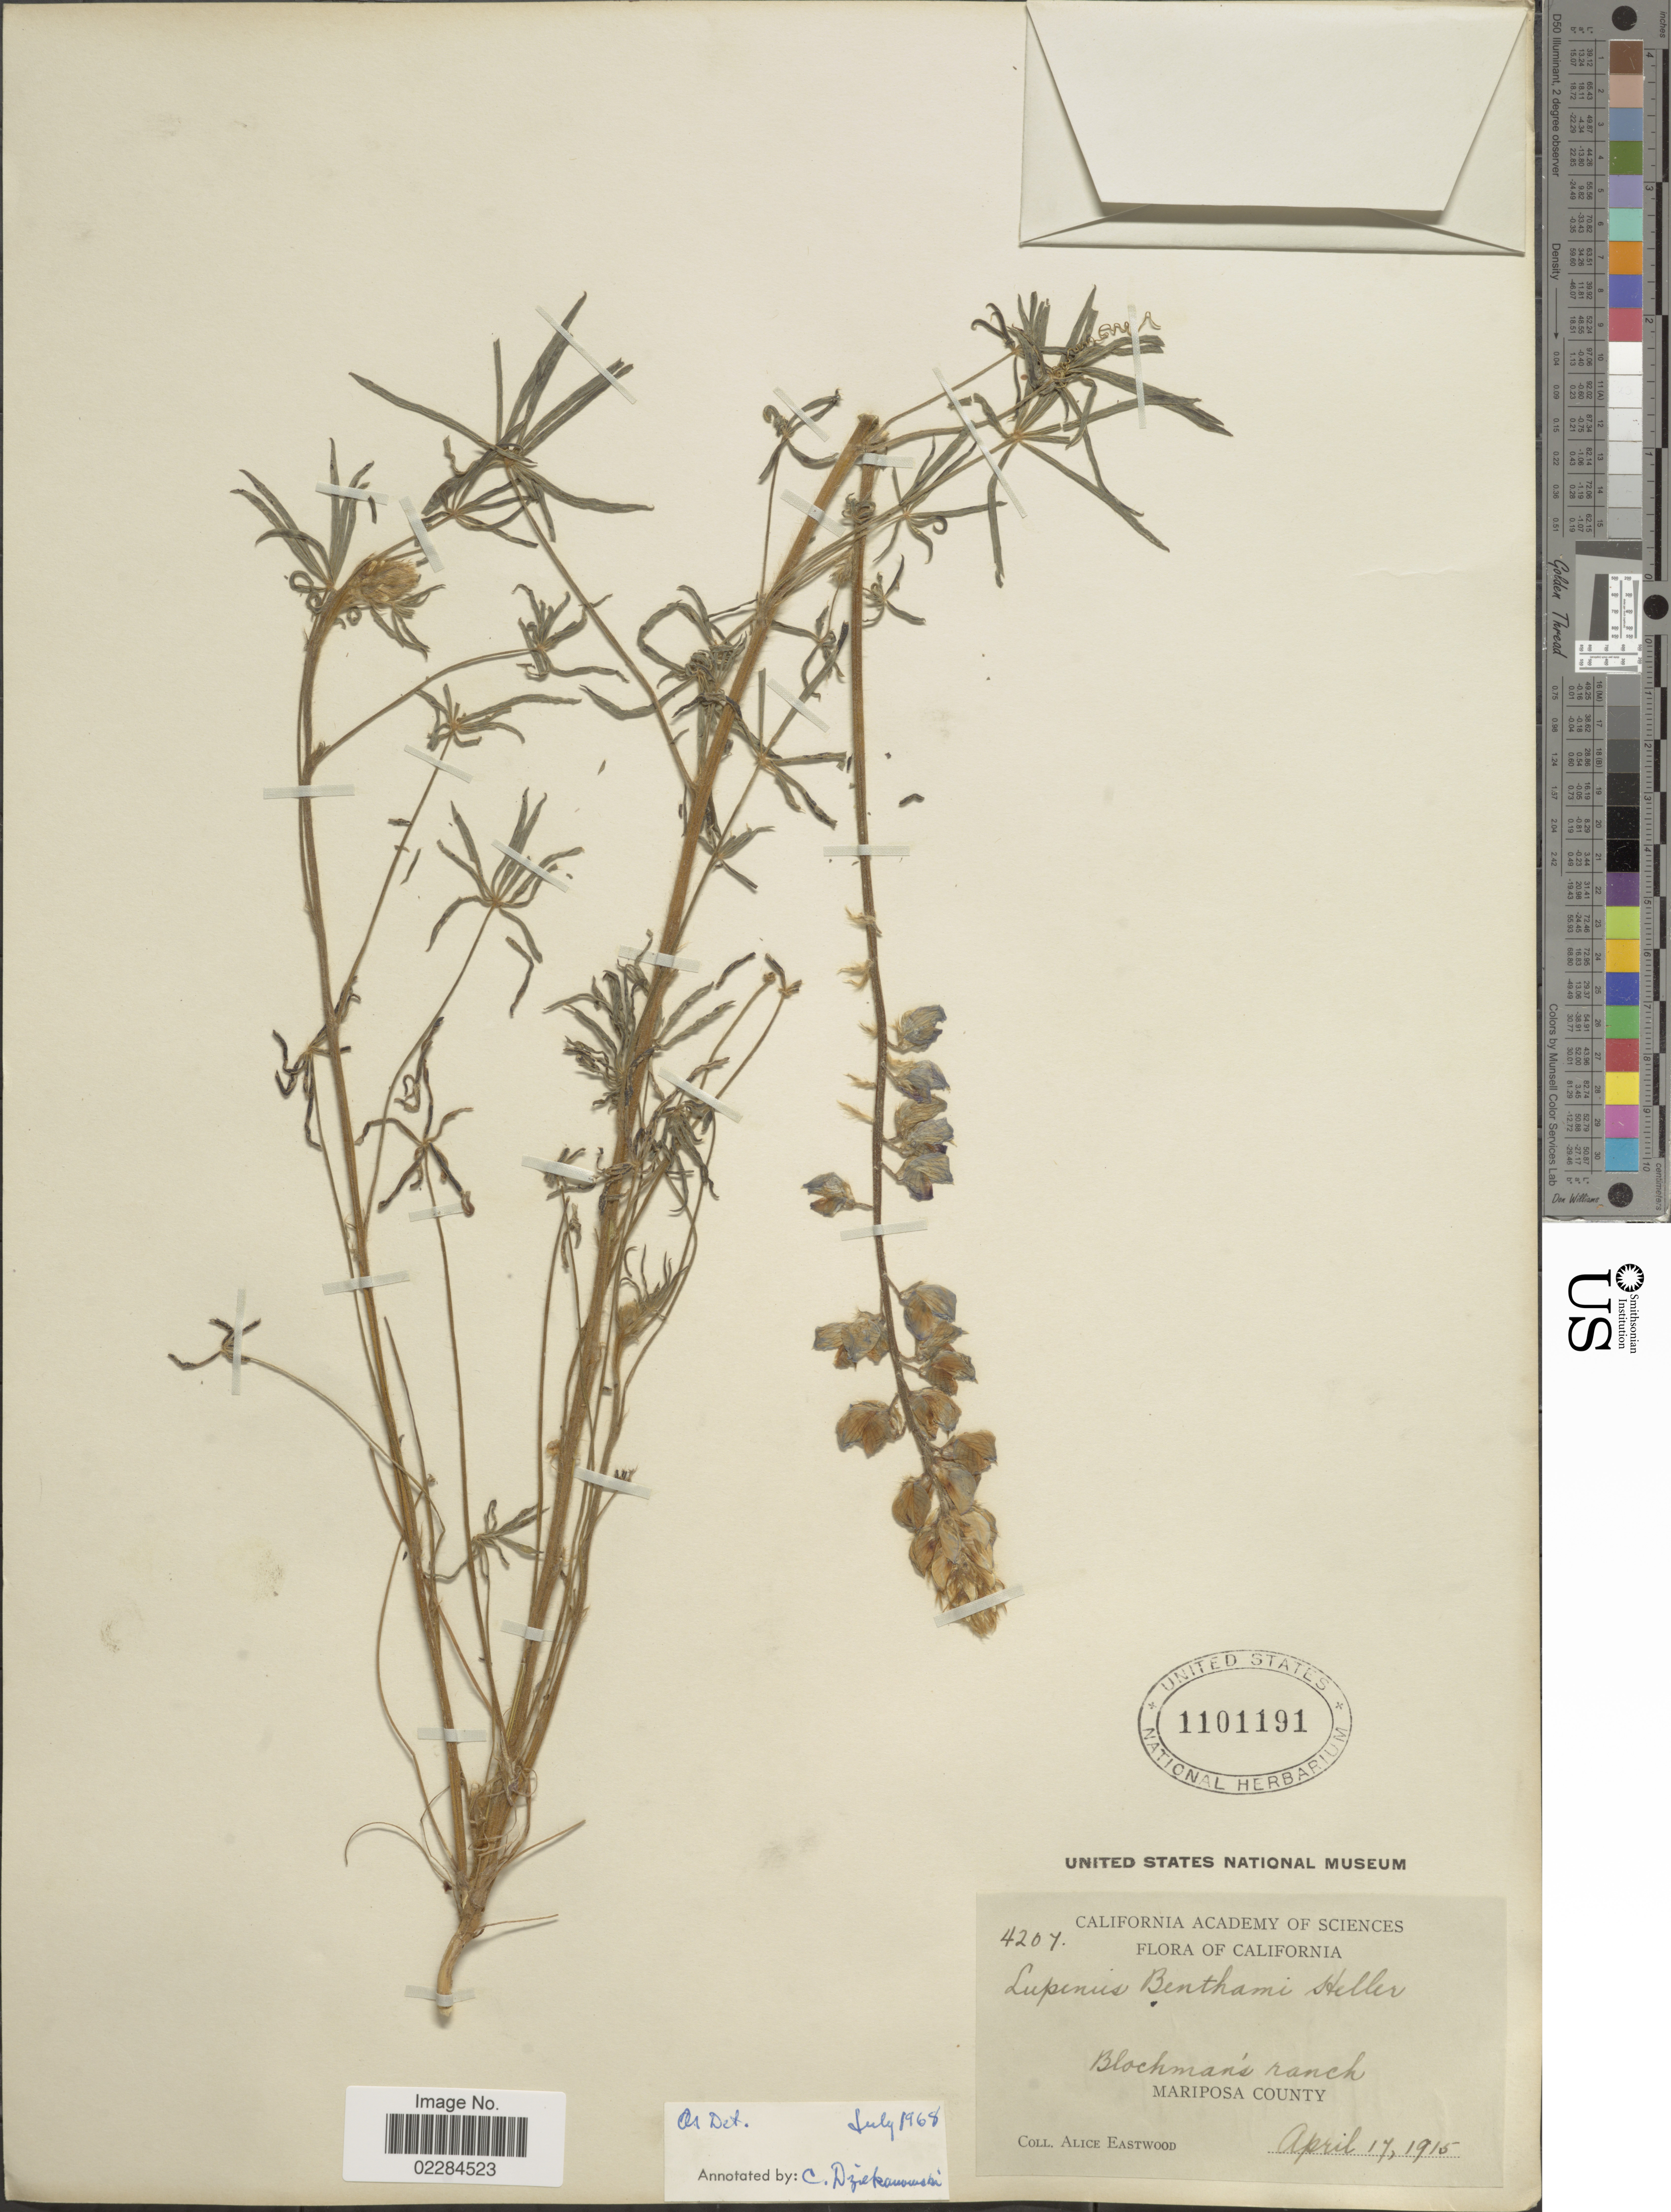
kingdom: Plantae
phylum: Tracheophyta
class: Magnoliopsida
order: Fabales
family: Fabaceae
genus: Lupinus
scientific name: Lupinus benthamii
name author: A. Heller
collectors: A. Eastwood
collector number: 4207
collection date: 1915-04-17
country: United States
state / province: California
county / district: Mariposa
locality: Blockman's Ranch, Mariposa County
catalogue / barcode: US 1101191